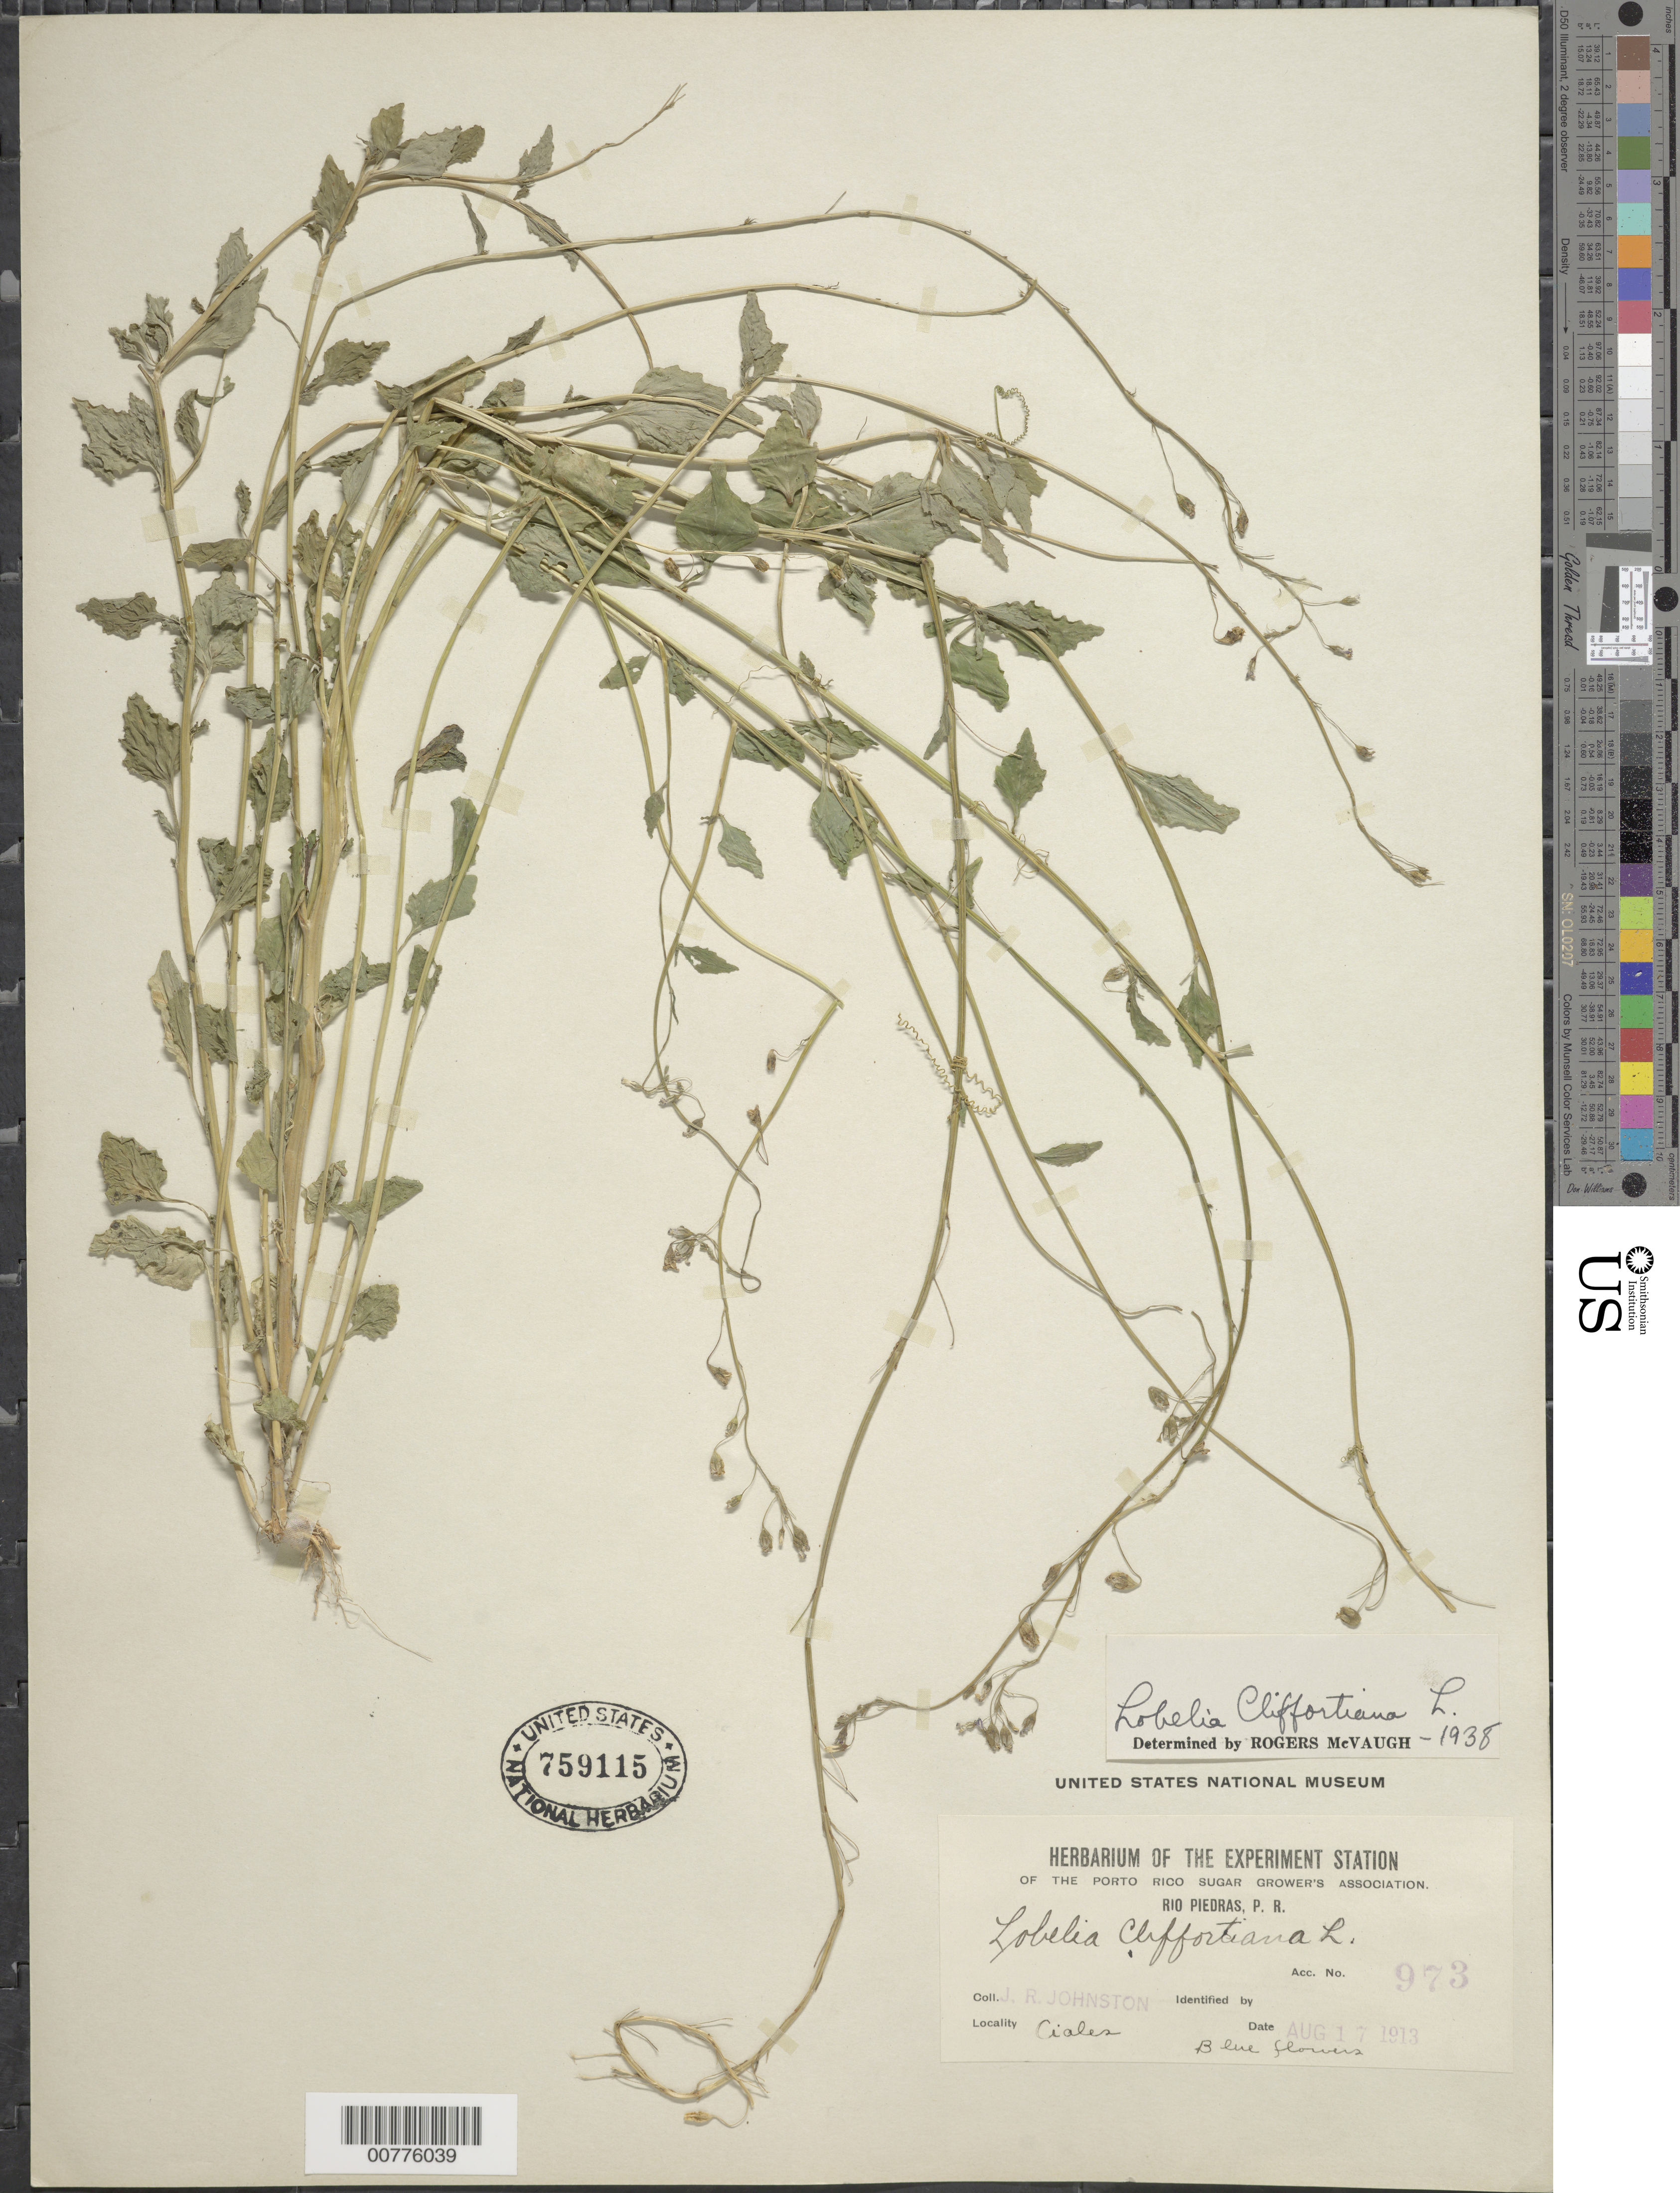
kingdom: Plantae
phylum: Tracheophyta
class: Magnoliopsida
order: Asterales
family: Campanulaceae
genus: Lobelia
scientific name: Lobelia cliffortiana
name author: L.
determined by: McVaugh, R.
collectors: J. Johnston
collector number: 973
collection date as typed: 17 Aug 1913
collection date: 1913-08-17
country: Puerto Rico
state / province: Ciales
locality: Ciales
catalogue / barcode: US 759115